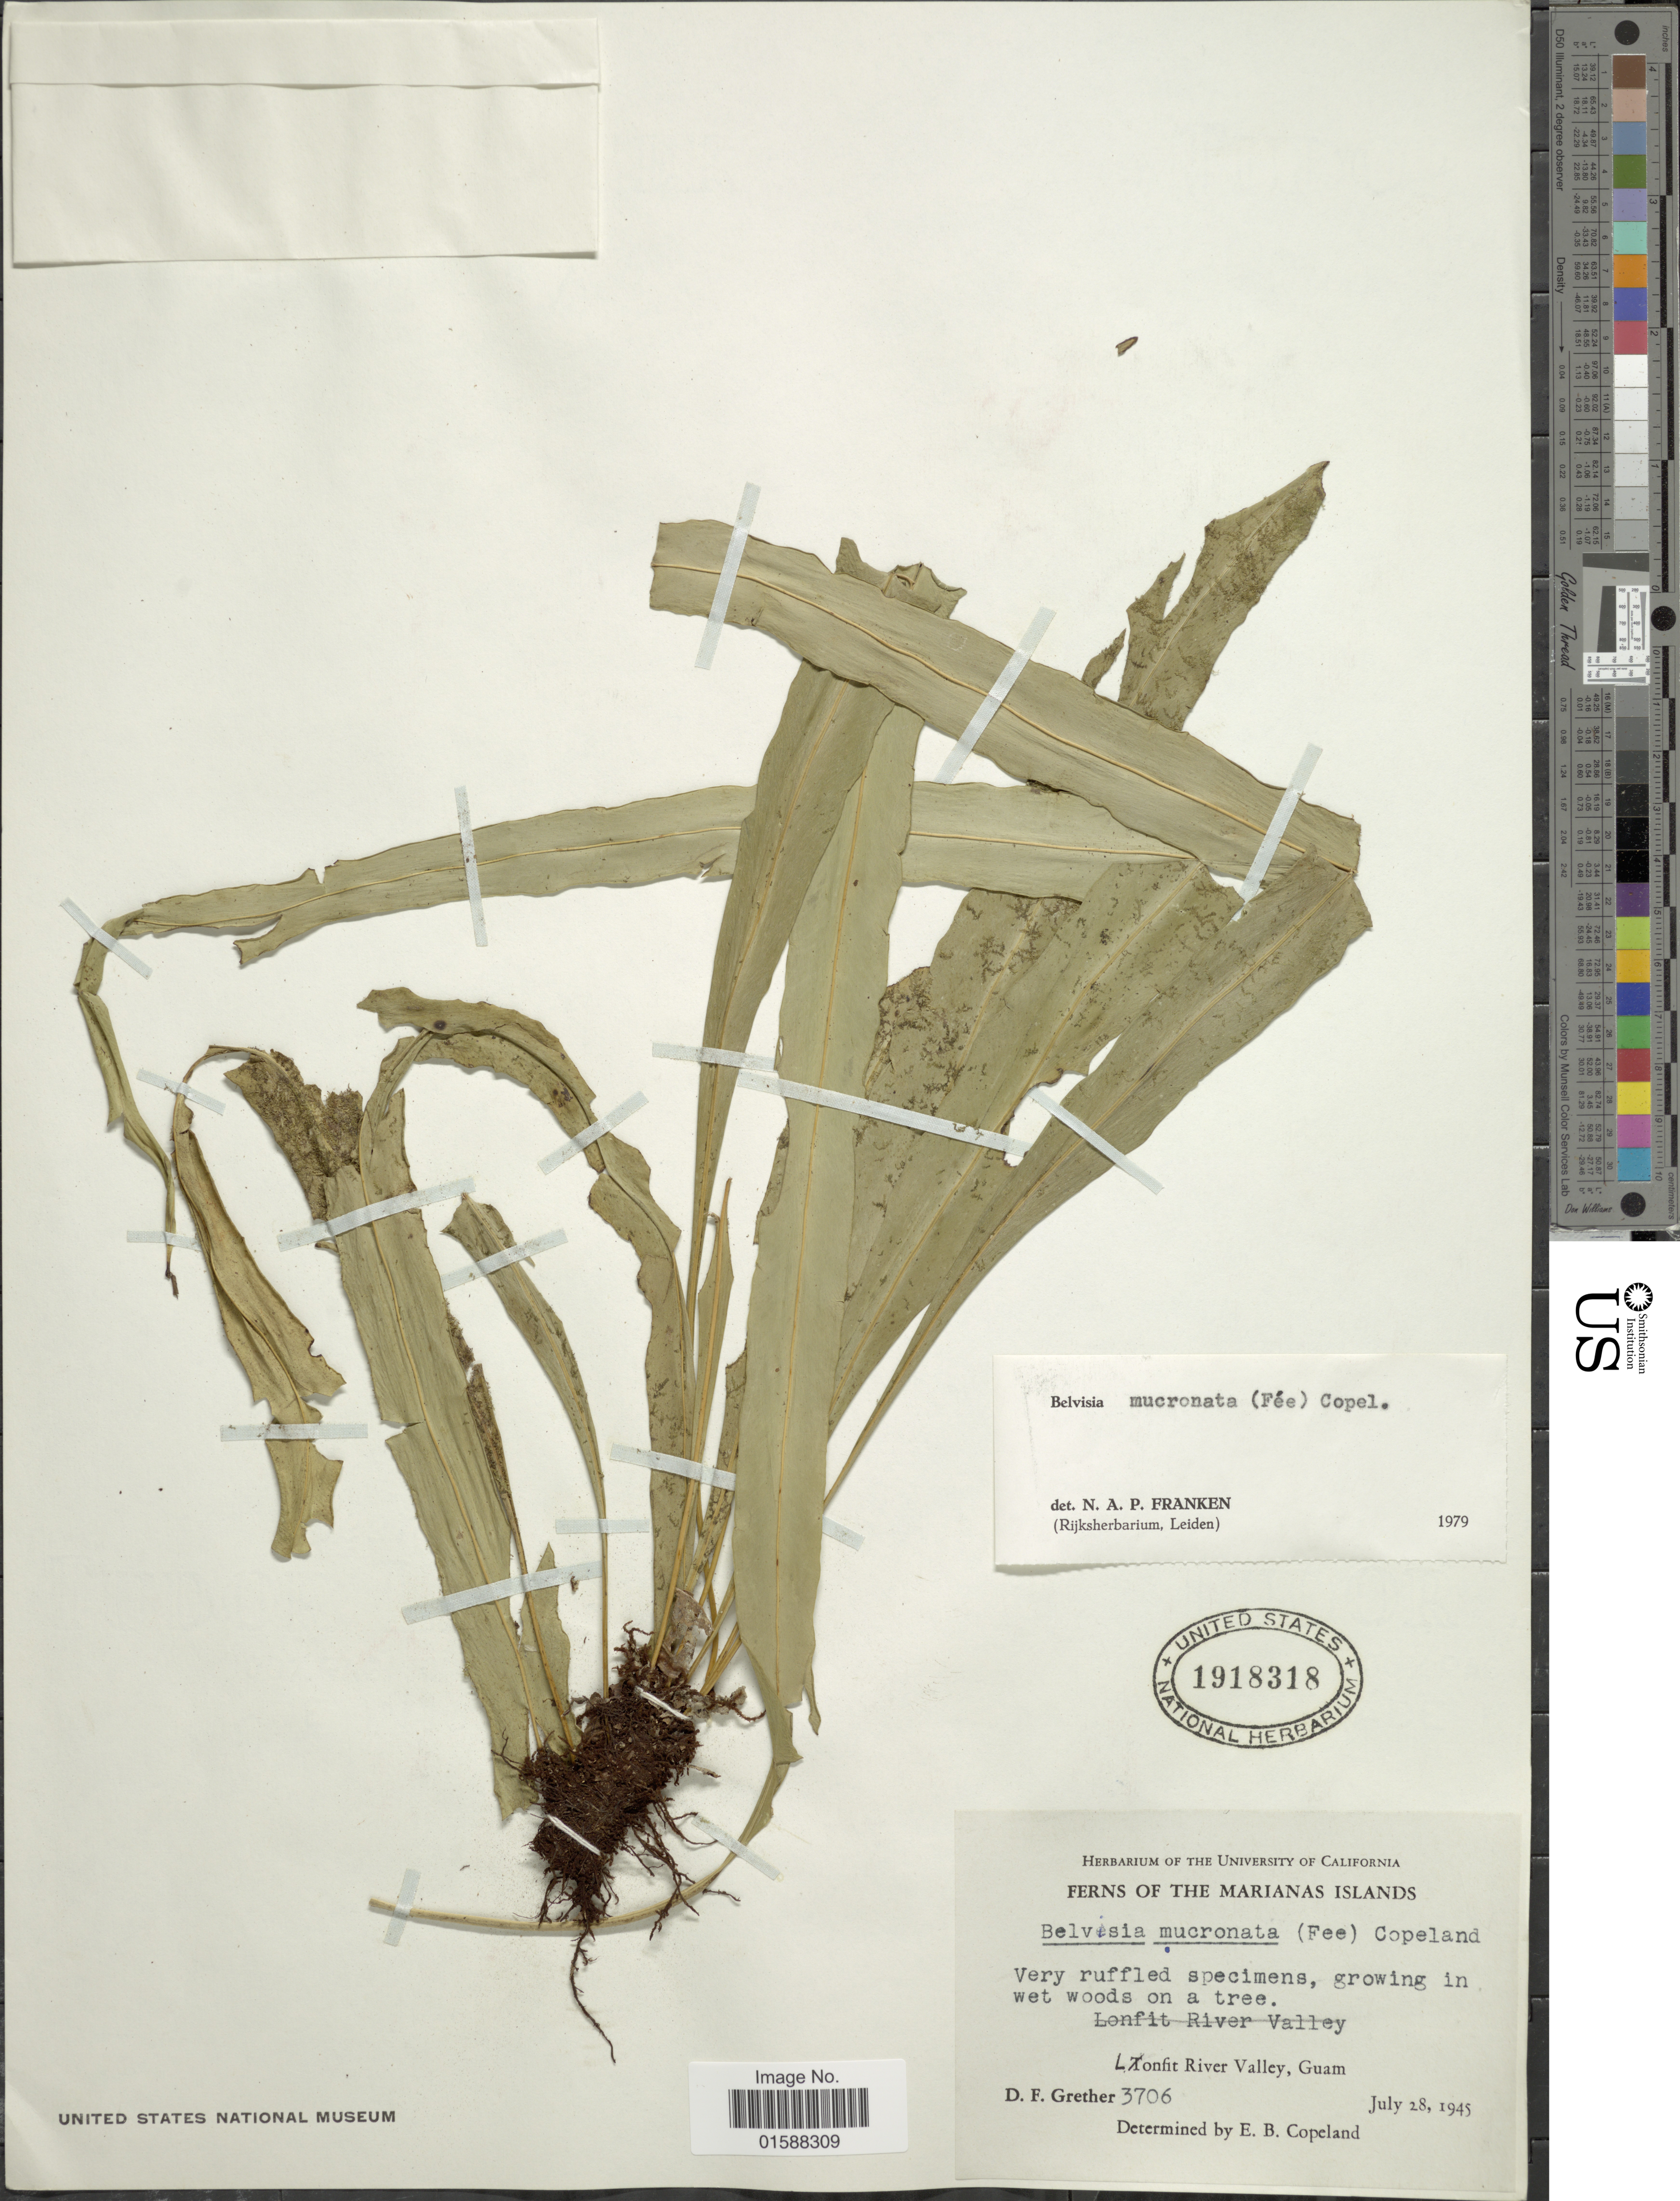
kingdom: Plantae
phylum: Tracheophyta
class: Polypodiopsida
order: Polypodiales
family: Polypodiaceae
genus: Lepisorus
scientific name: Lepisorus mucronatus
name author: (Fée) Li S. Wang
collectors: D. F. Grether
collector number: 3706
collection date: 1945-07-28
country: Guam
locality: Marianas Islands. Lonfit River Valley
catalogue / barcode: US 1918318